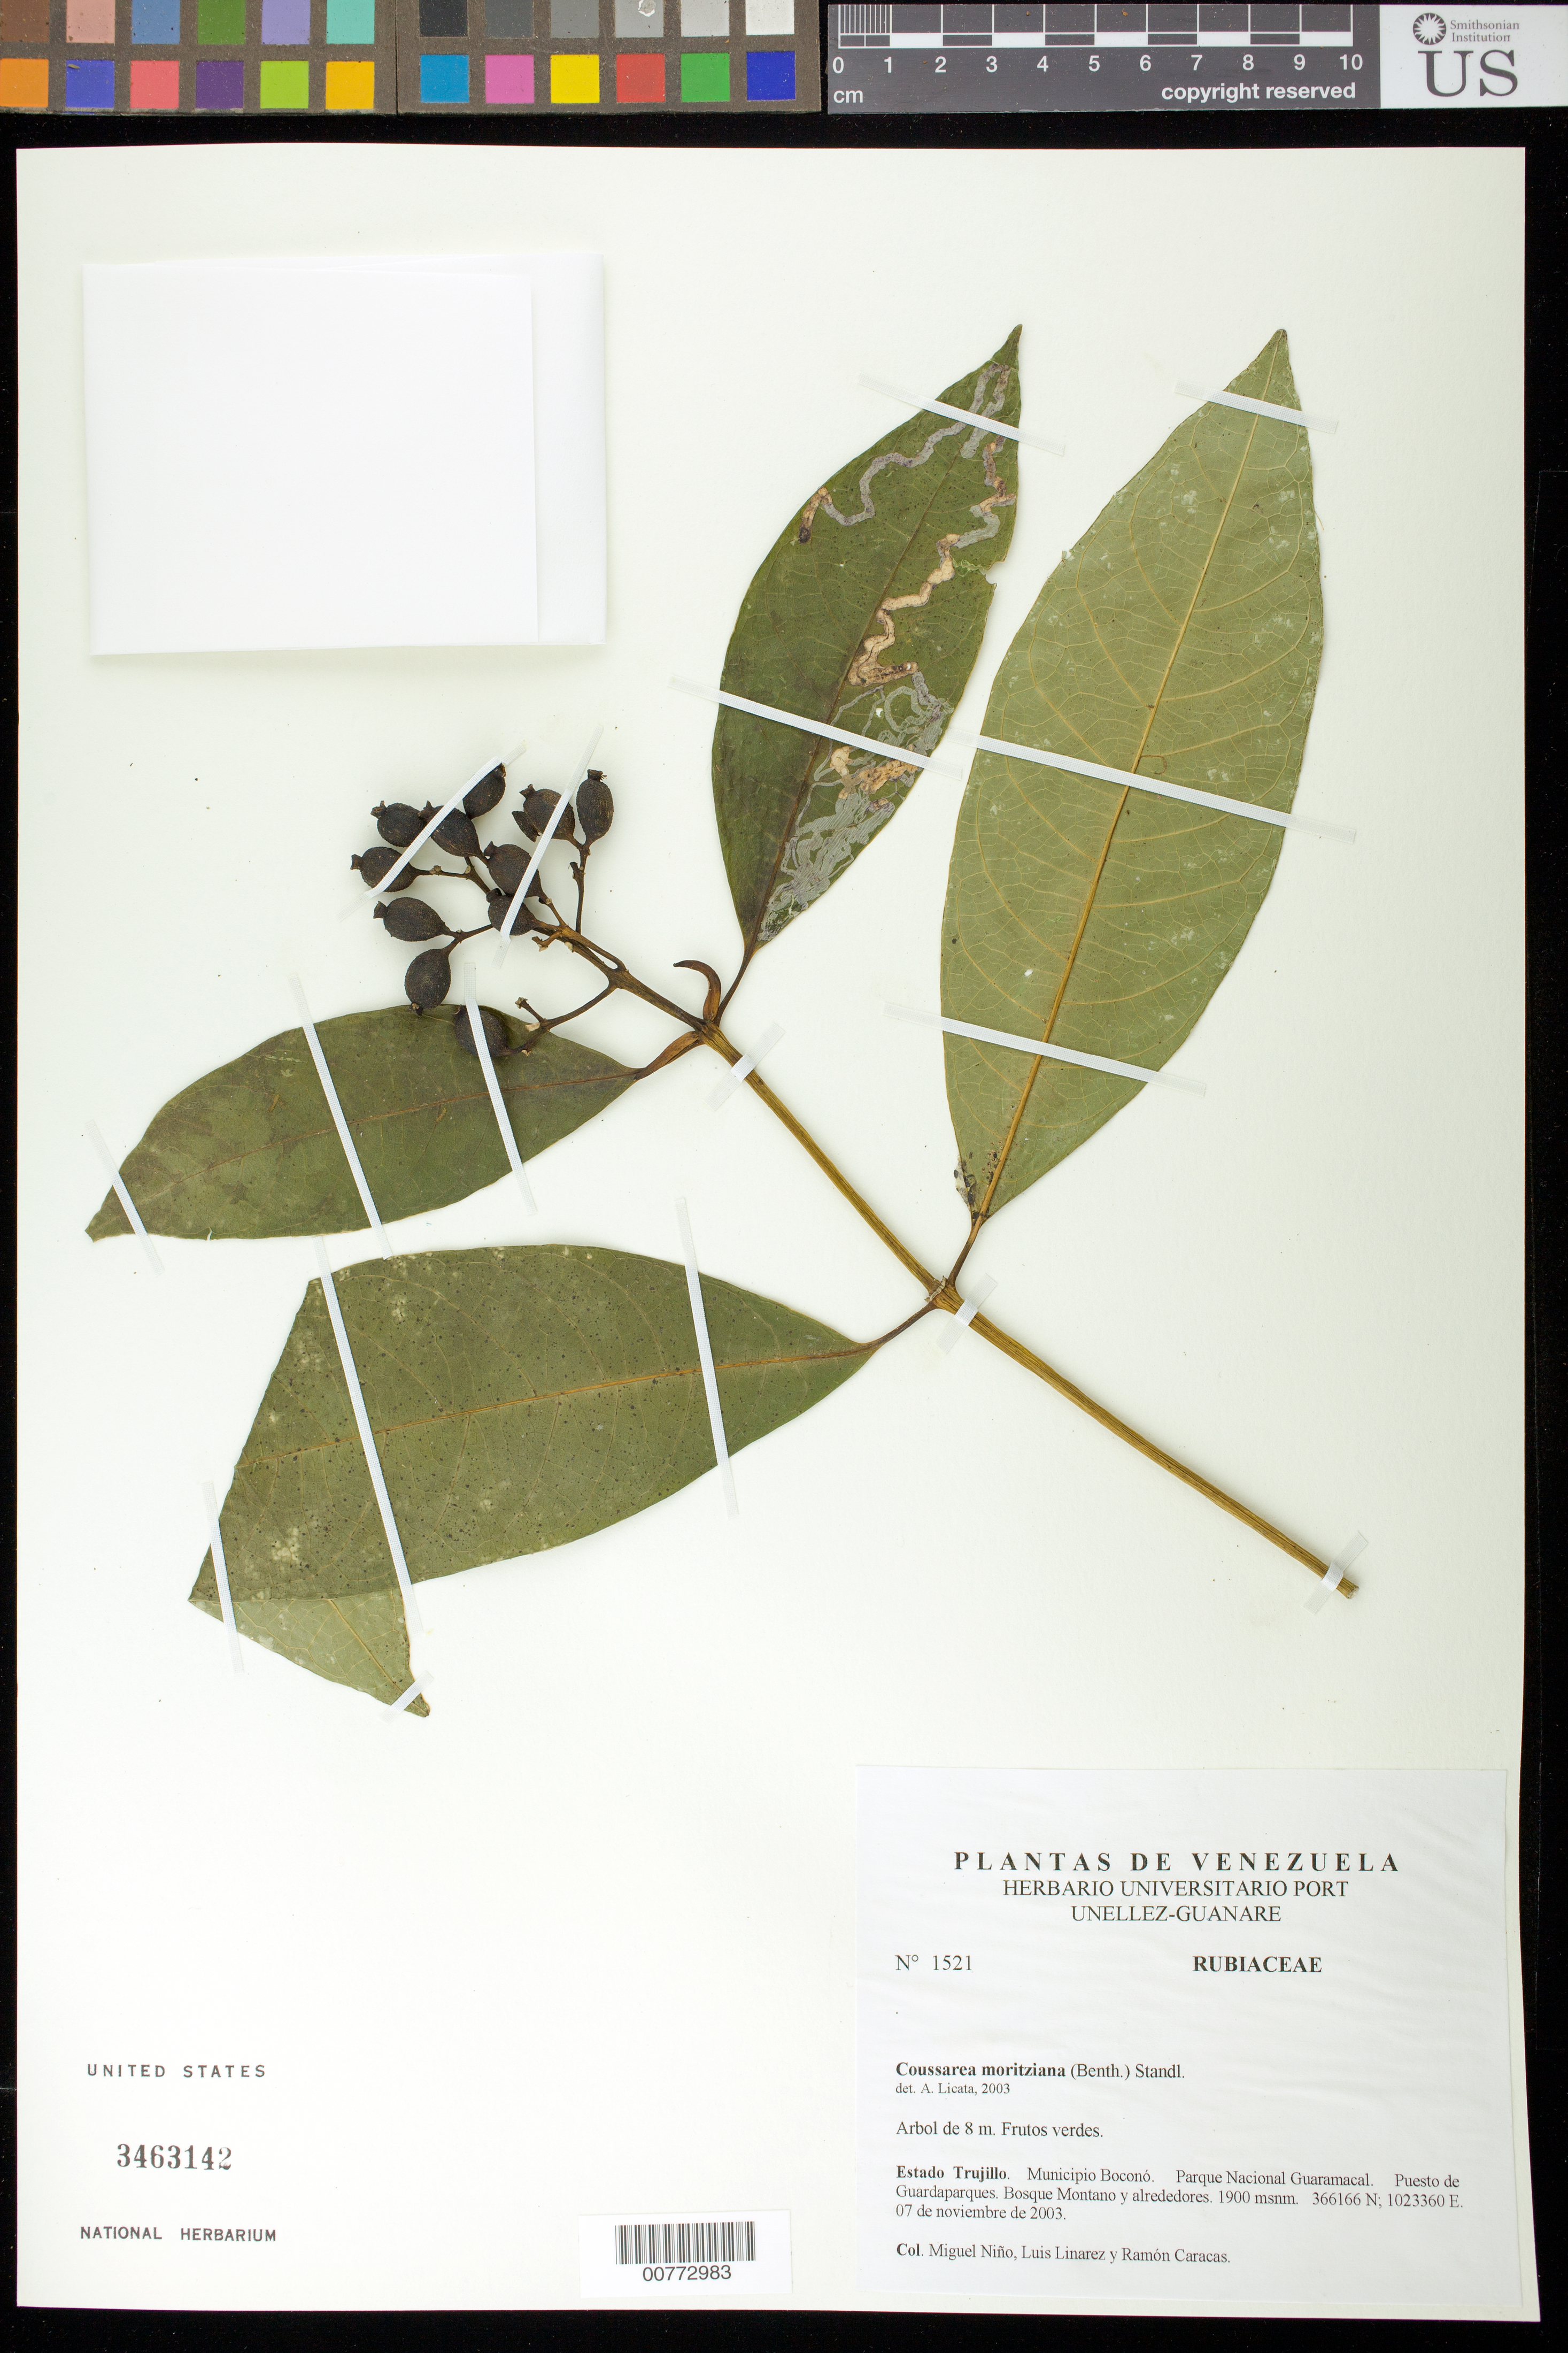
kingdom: Plantae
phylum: Tracheophyta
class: Magnoliopsida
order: Gentianales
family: Rubiaceae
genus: Coussarea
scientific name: Coussarea moritziana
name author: (Benth.) Standl.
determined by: Licata, A., (PORT), Univ. Nac. Exp. de los Llanos Ezequiel Zamora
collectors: S. M. Niño, L. Linárez & R. Caracas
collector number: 1521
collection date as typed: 07 Nov 2003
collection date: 2003-11-07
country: Venezuela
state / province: Trujillo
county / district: Boconó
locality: Parque Nacional Guaramacal. Puesto de Guardaparques.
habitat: Bosque montano y alrededores.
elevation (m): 1900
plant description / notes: PORT, US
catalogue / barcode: US 3463142